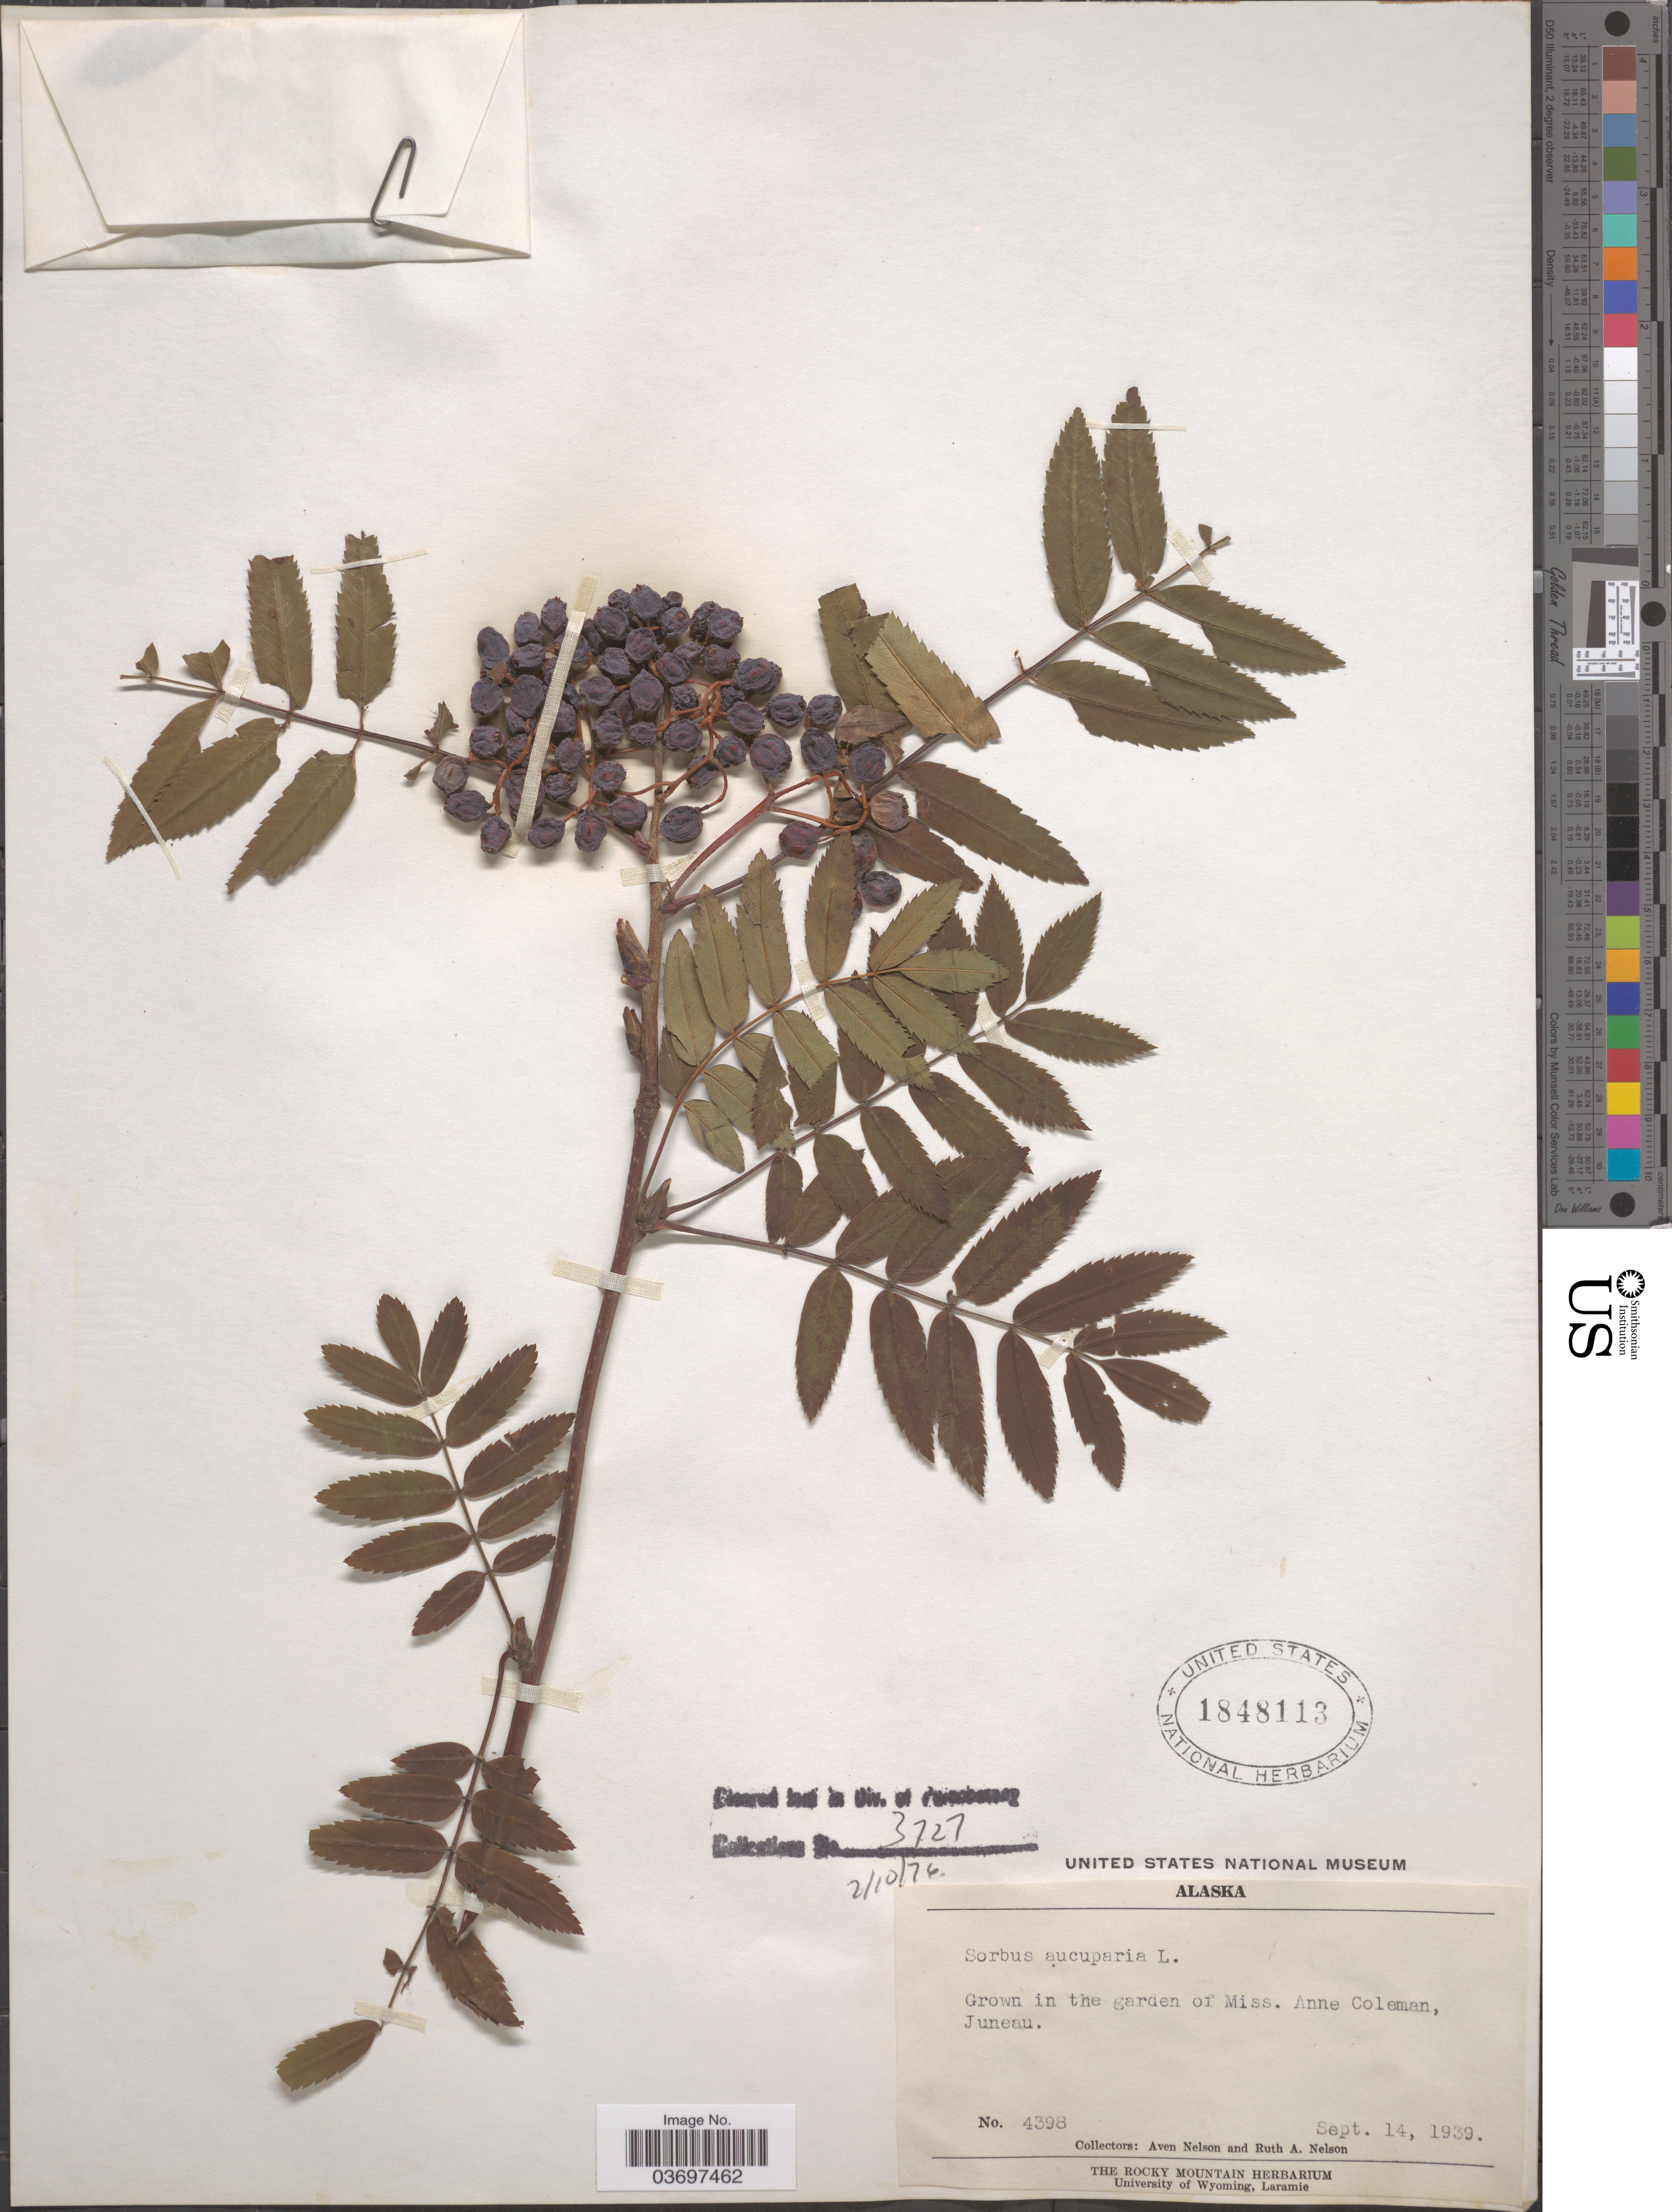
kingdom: Plantae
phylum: Tracheophyta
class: Magnoliopsida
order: Rosales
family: Rosaceae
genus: Sorbus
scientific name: Sorbus aucuparia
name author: L.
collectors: A. Nelson & R. A. Nelson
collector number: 4398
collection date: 1939-09-14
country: United States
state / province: Alaska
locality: Grown in the garden of Miss. Anne Coleman, Juneau.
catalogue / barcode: US 1848113